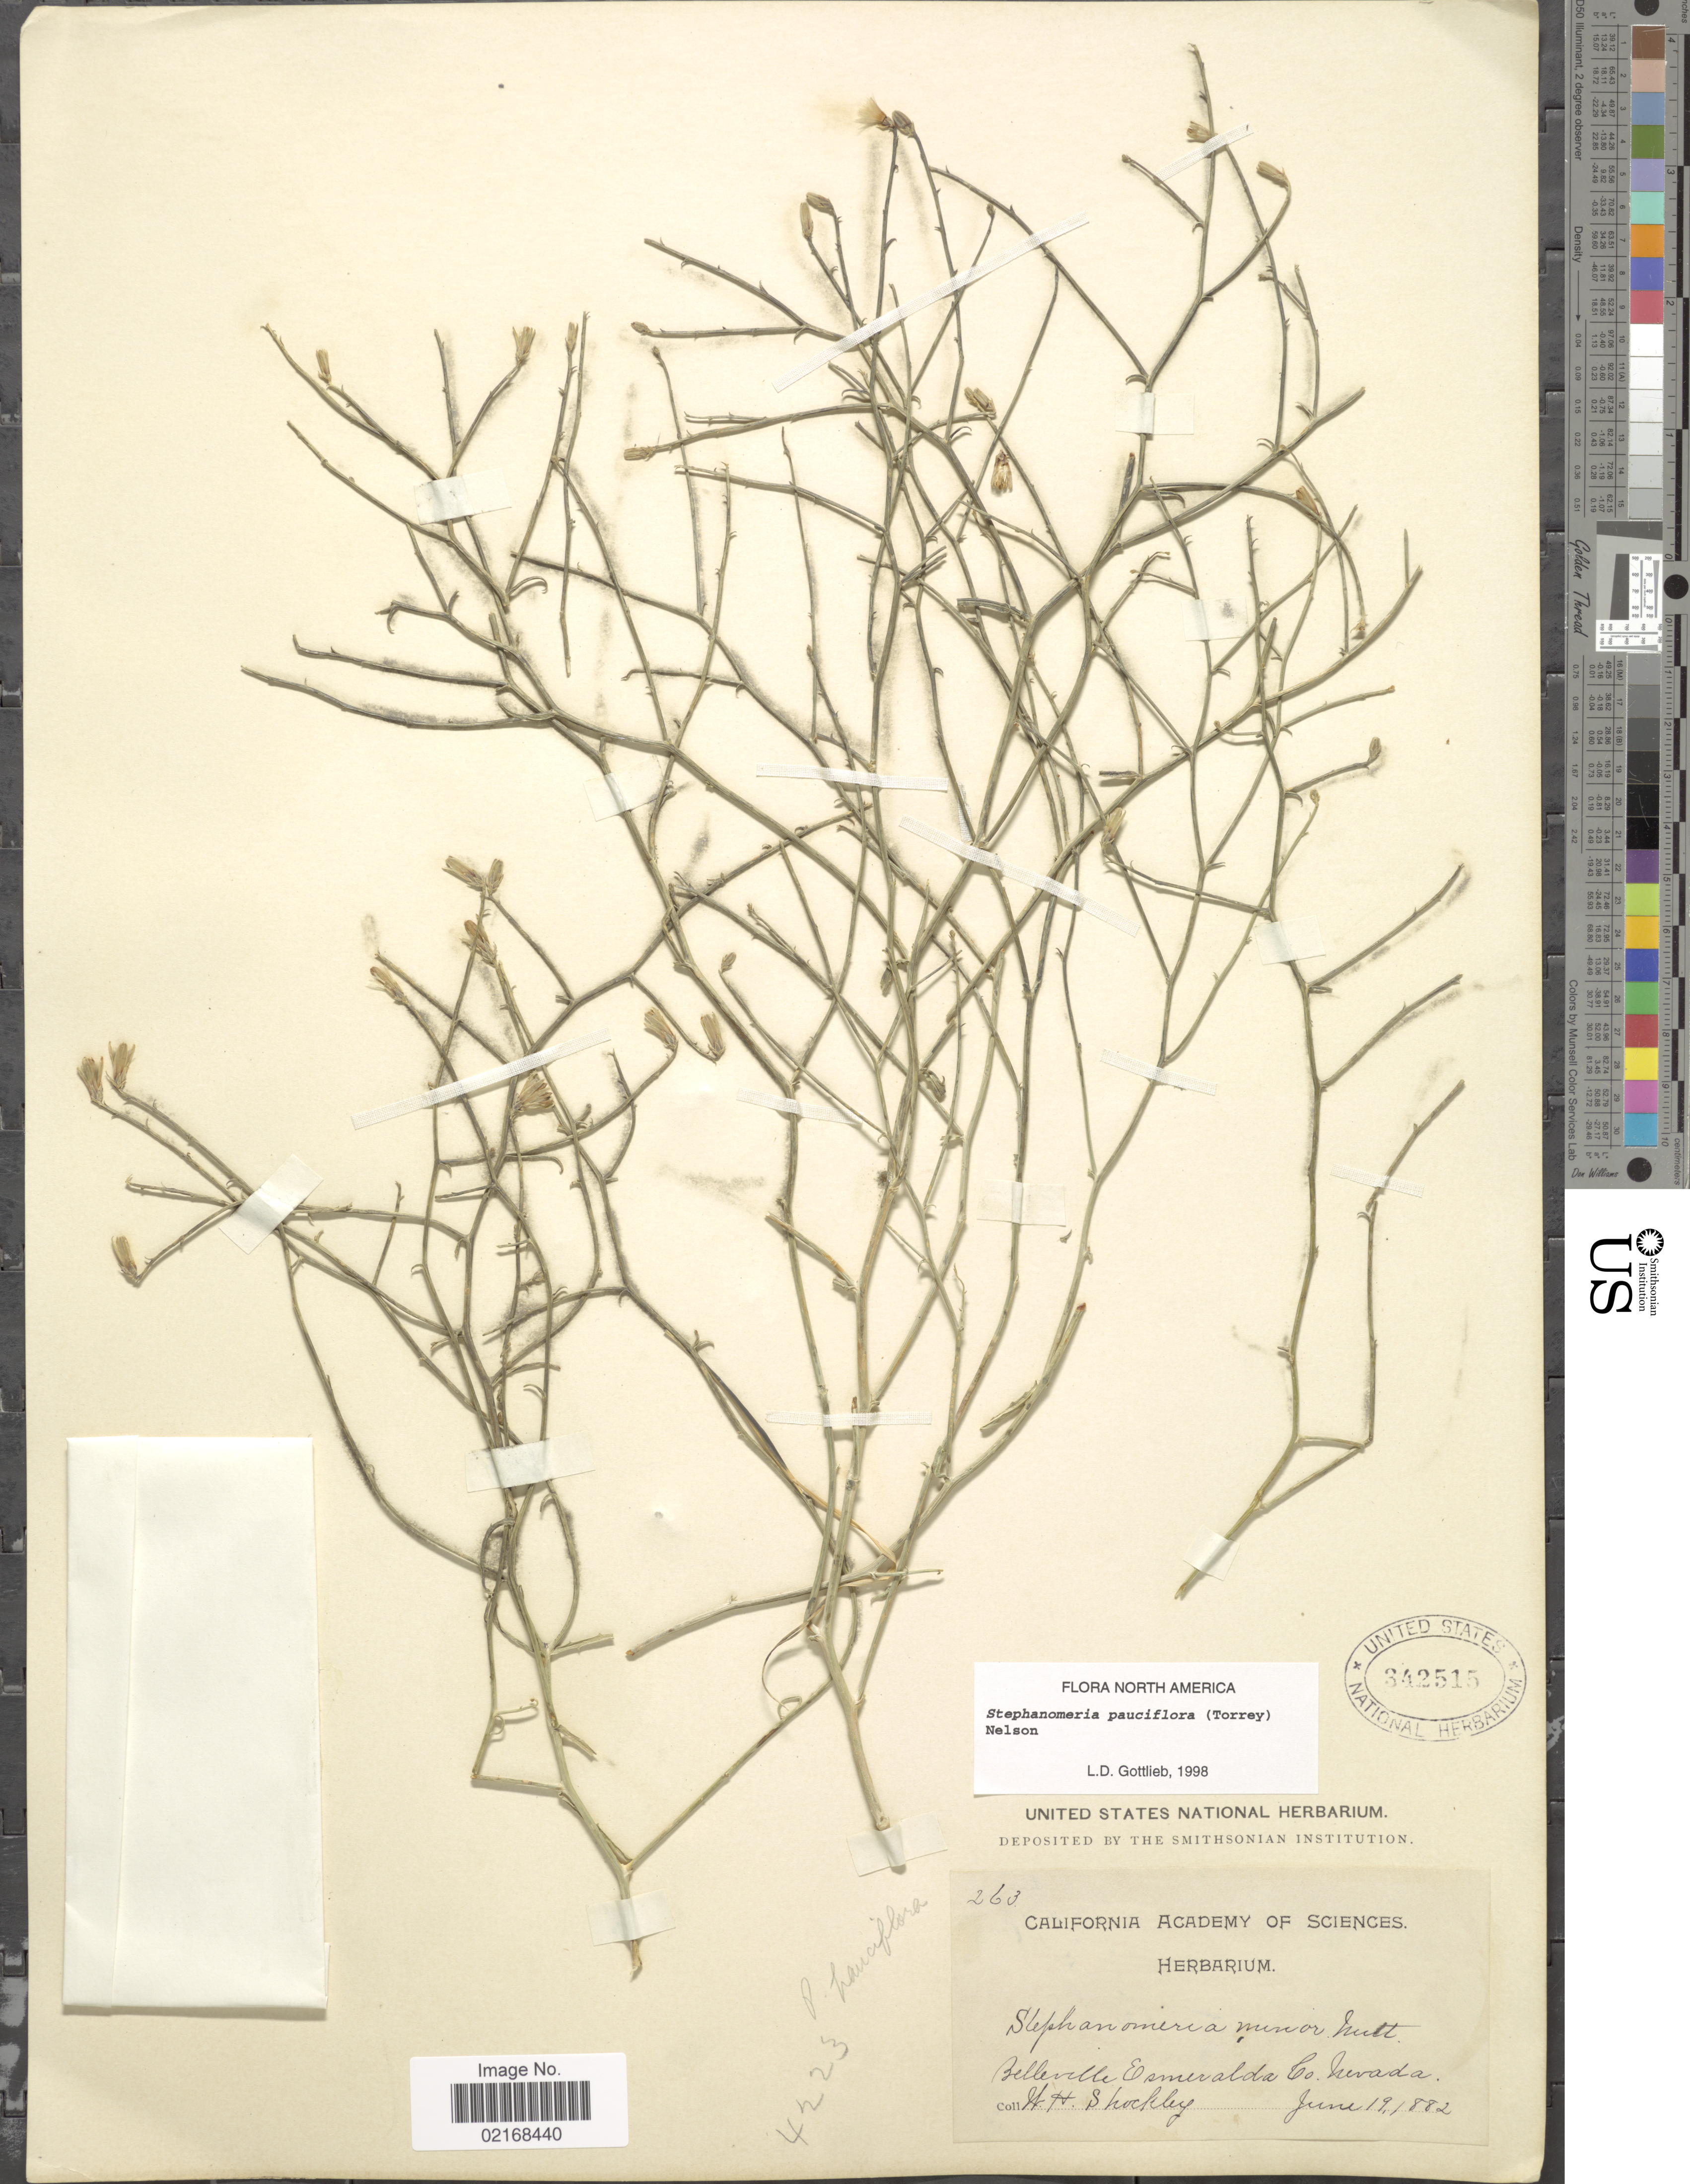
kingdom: Plantae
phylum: Tracheophyta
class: Magnoliopsida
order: Asterales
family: Asteraceae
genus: Stephanomeria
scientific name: Stephanomeria pauciflora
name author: (Torr.) A. Nelson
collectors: W. Shockley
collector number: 263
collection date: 1882-06-19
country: United States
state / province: Nevada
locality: Belleville Esmeralda Co., Nevada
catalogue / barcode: US 342515